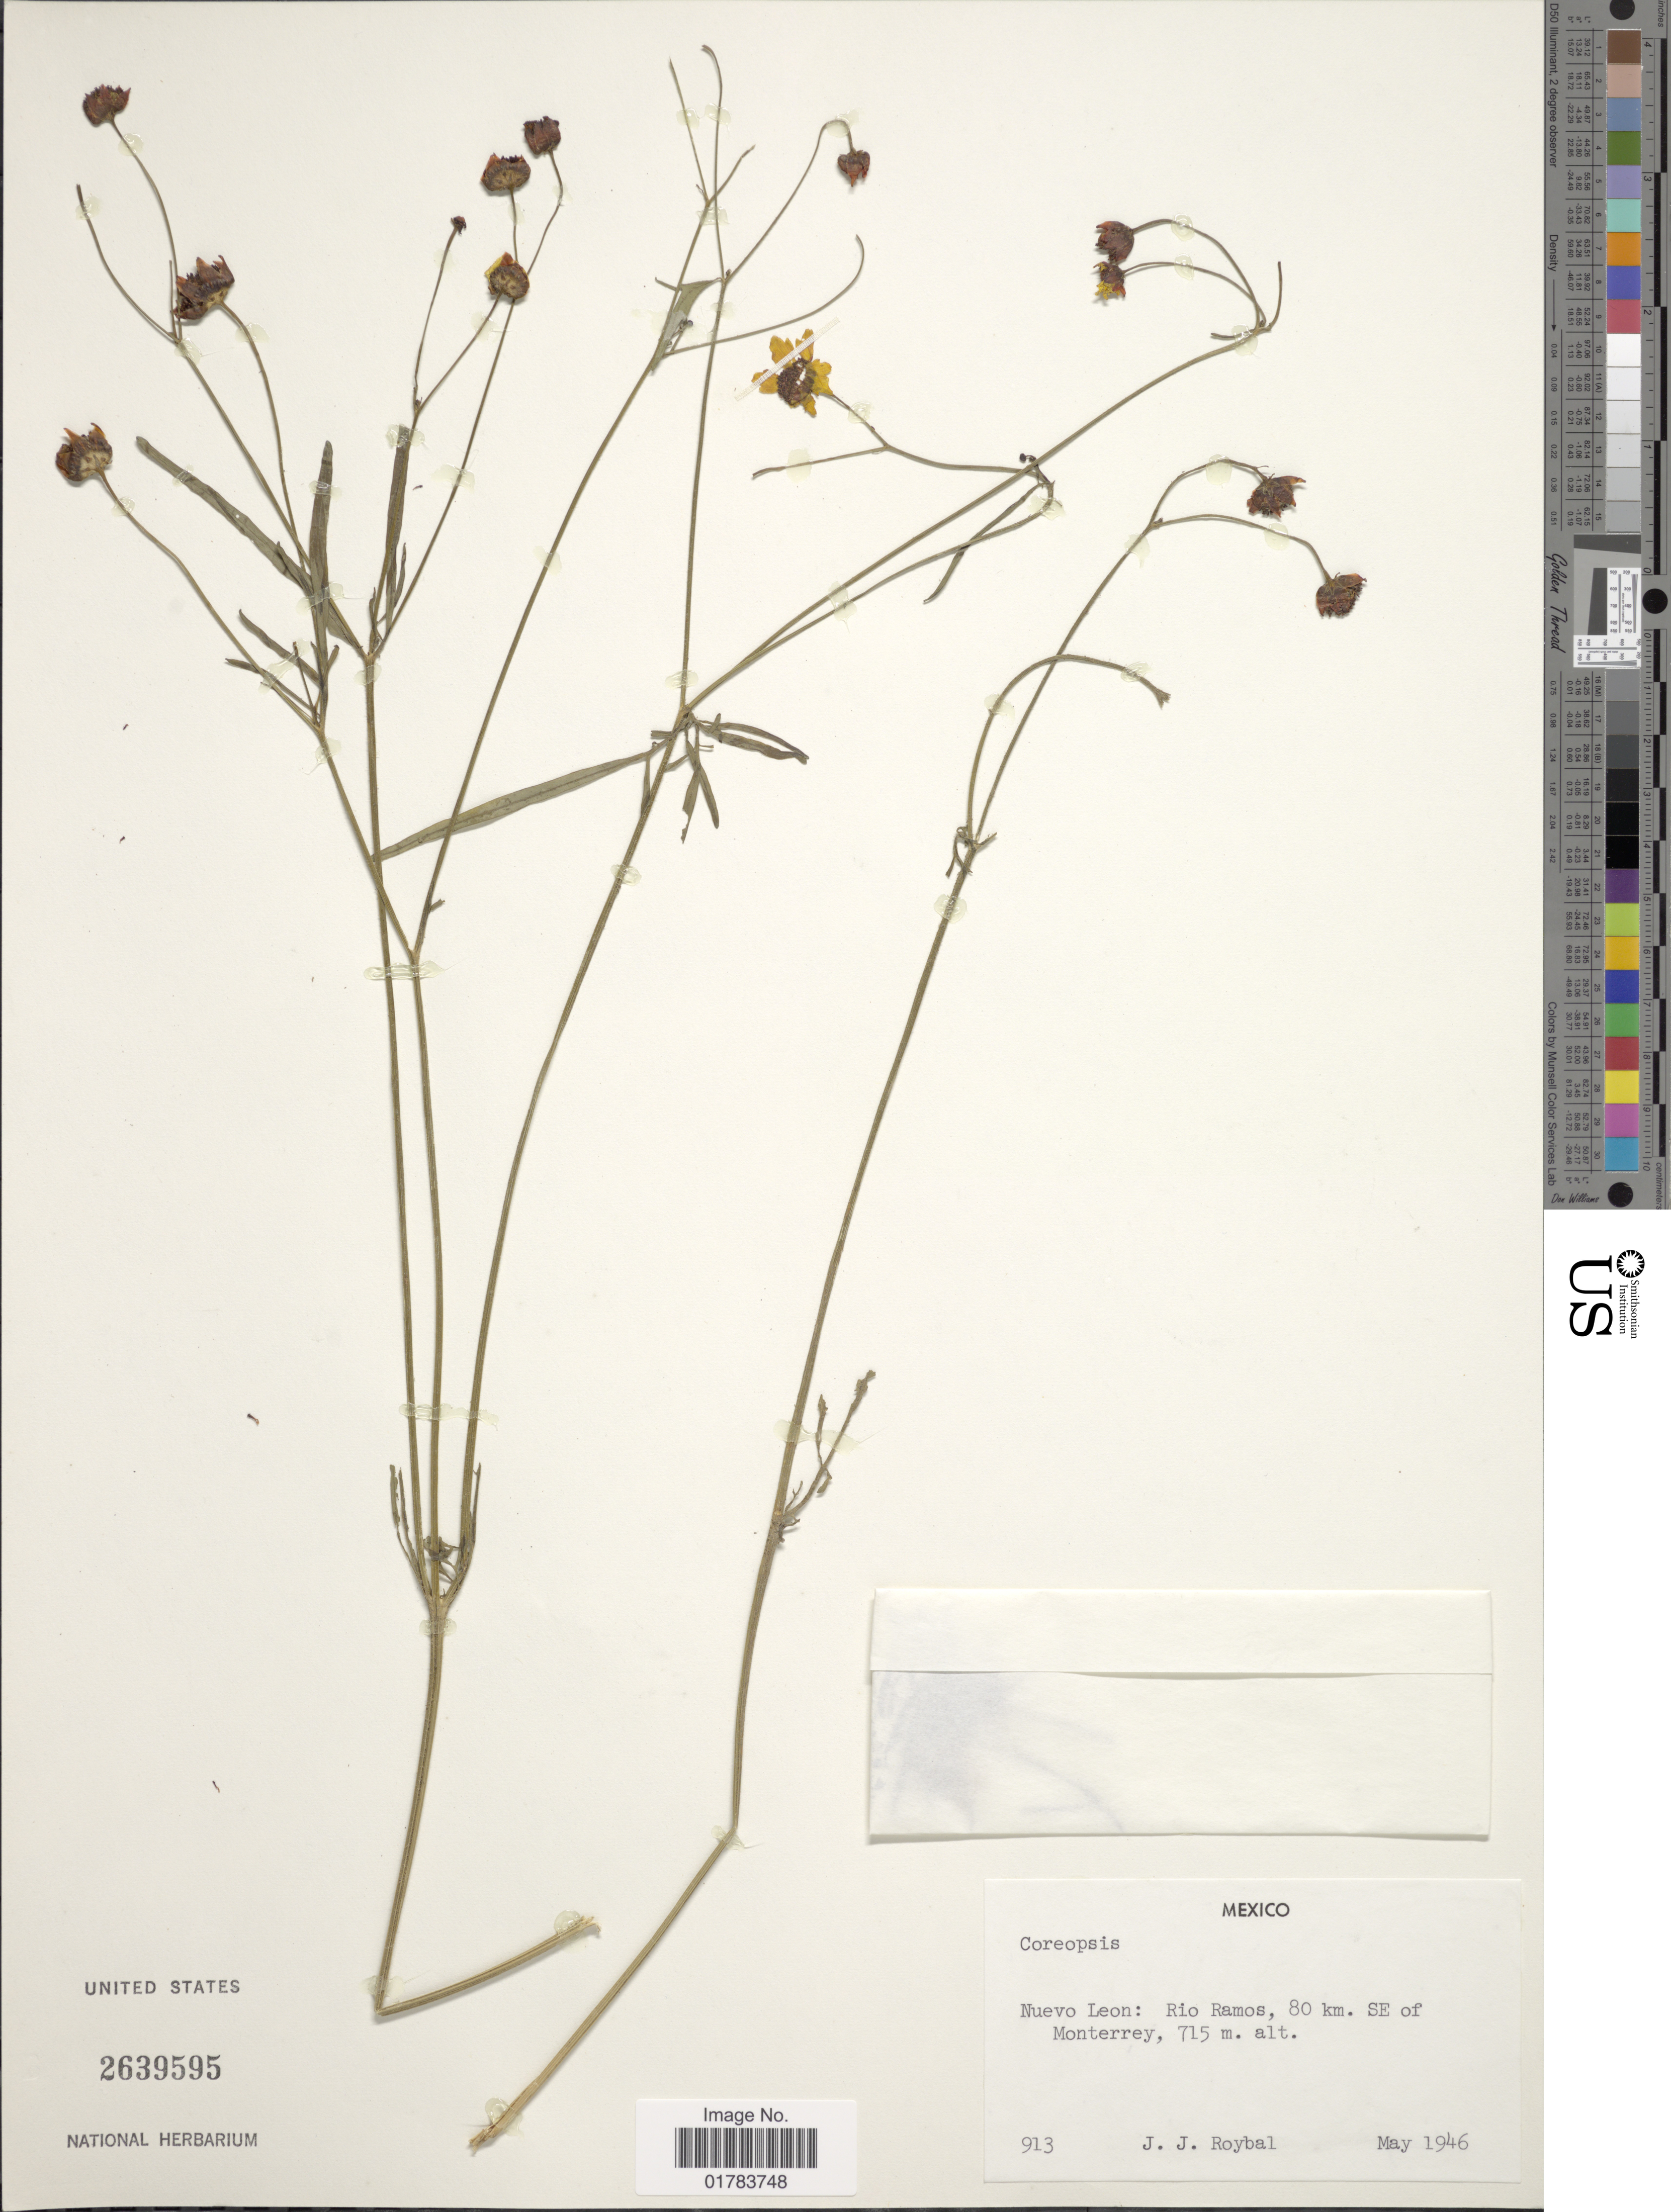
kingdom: Plantae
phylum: Tracheophyta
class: Magnoliopsida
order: Asterales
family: Asteraceae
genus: Coreopsis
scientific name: Coreopsis sp.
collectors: J. J. Roybal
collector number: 913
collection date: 1946-05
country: Mexico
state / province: Nuevo León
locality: Rio Ramos, 80 km. SE of Monterrey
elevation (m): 715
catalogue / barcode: US 2639595